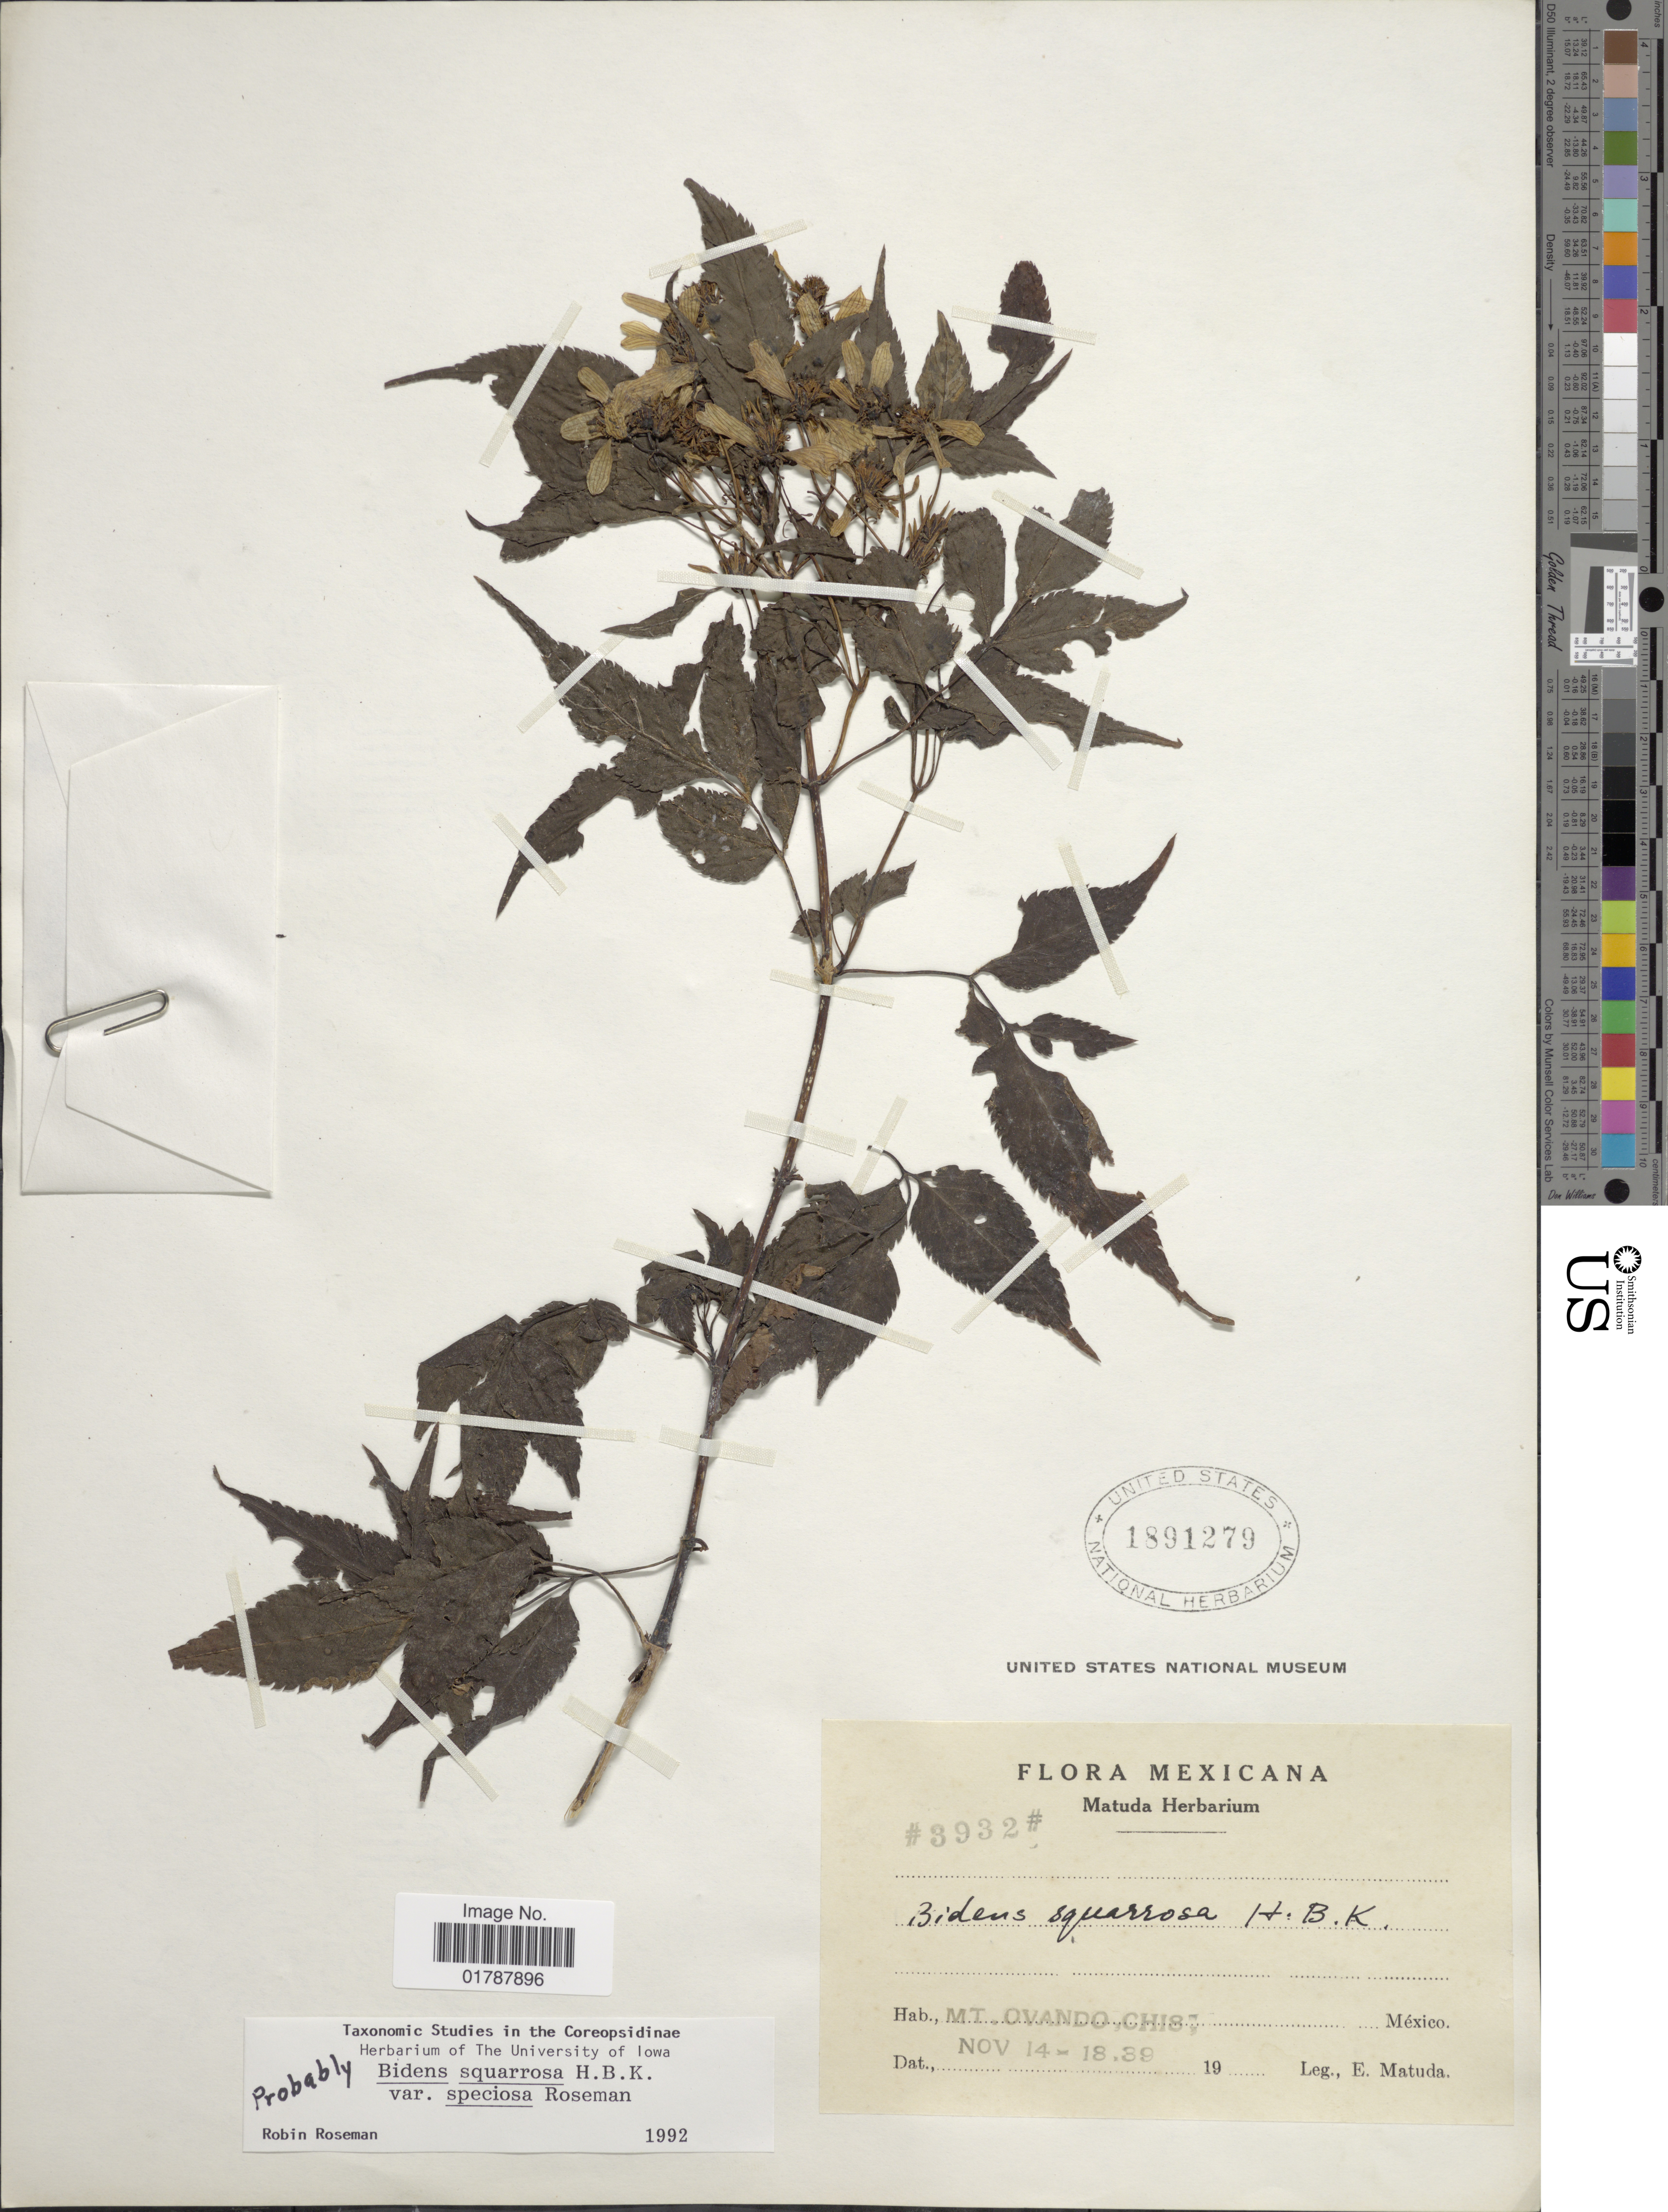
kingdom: Plantae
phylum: Tracheophyta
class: Magnoliopsida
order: Asterales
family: Asteraceae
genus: Bidens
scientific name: Bidens squarrosa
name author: Kunth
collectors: E. Matuda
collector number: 3932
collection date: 1939-11-14/1939-11-18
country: Mexico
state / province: Chiapas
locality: Mt. Ovando, Chis., Mexico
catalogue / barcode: US 1891279